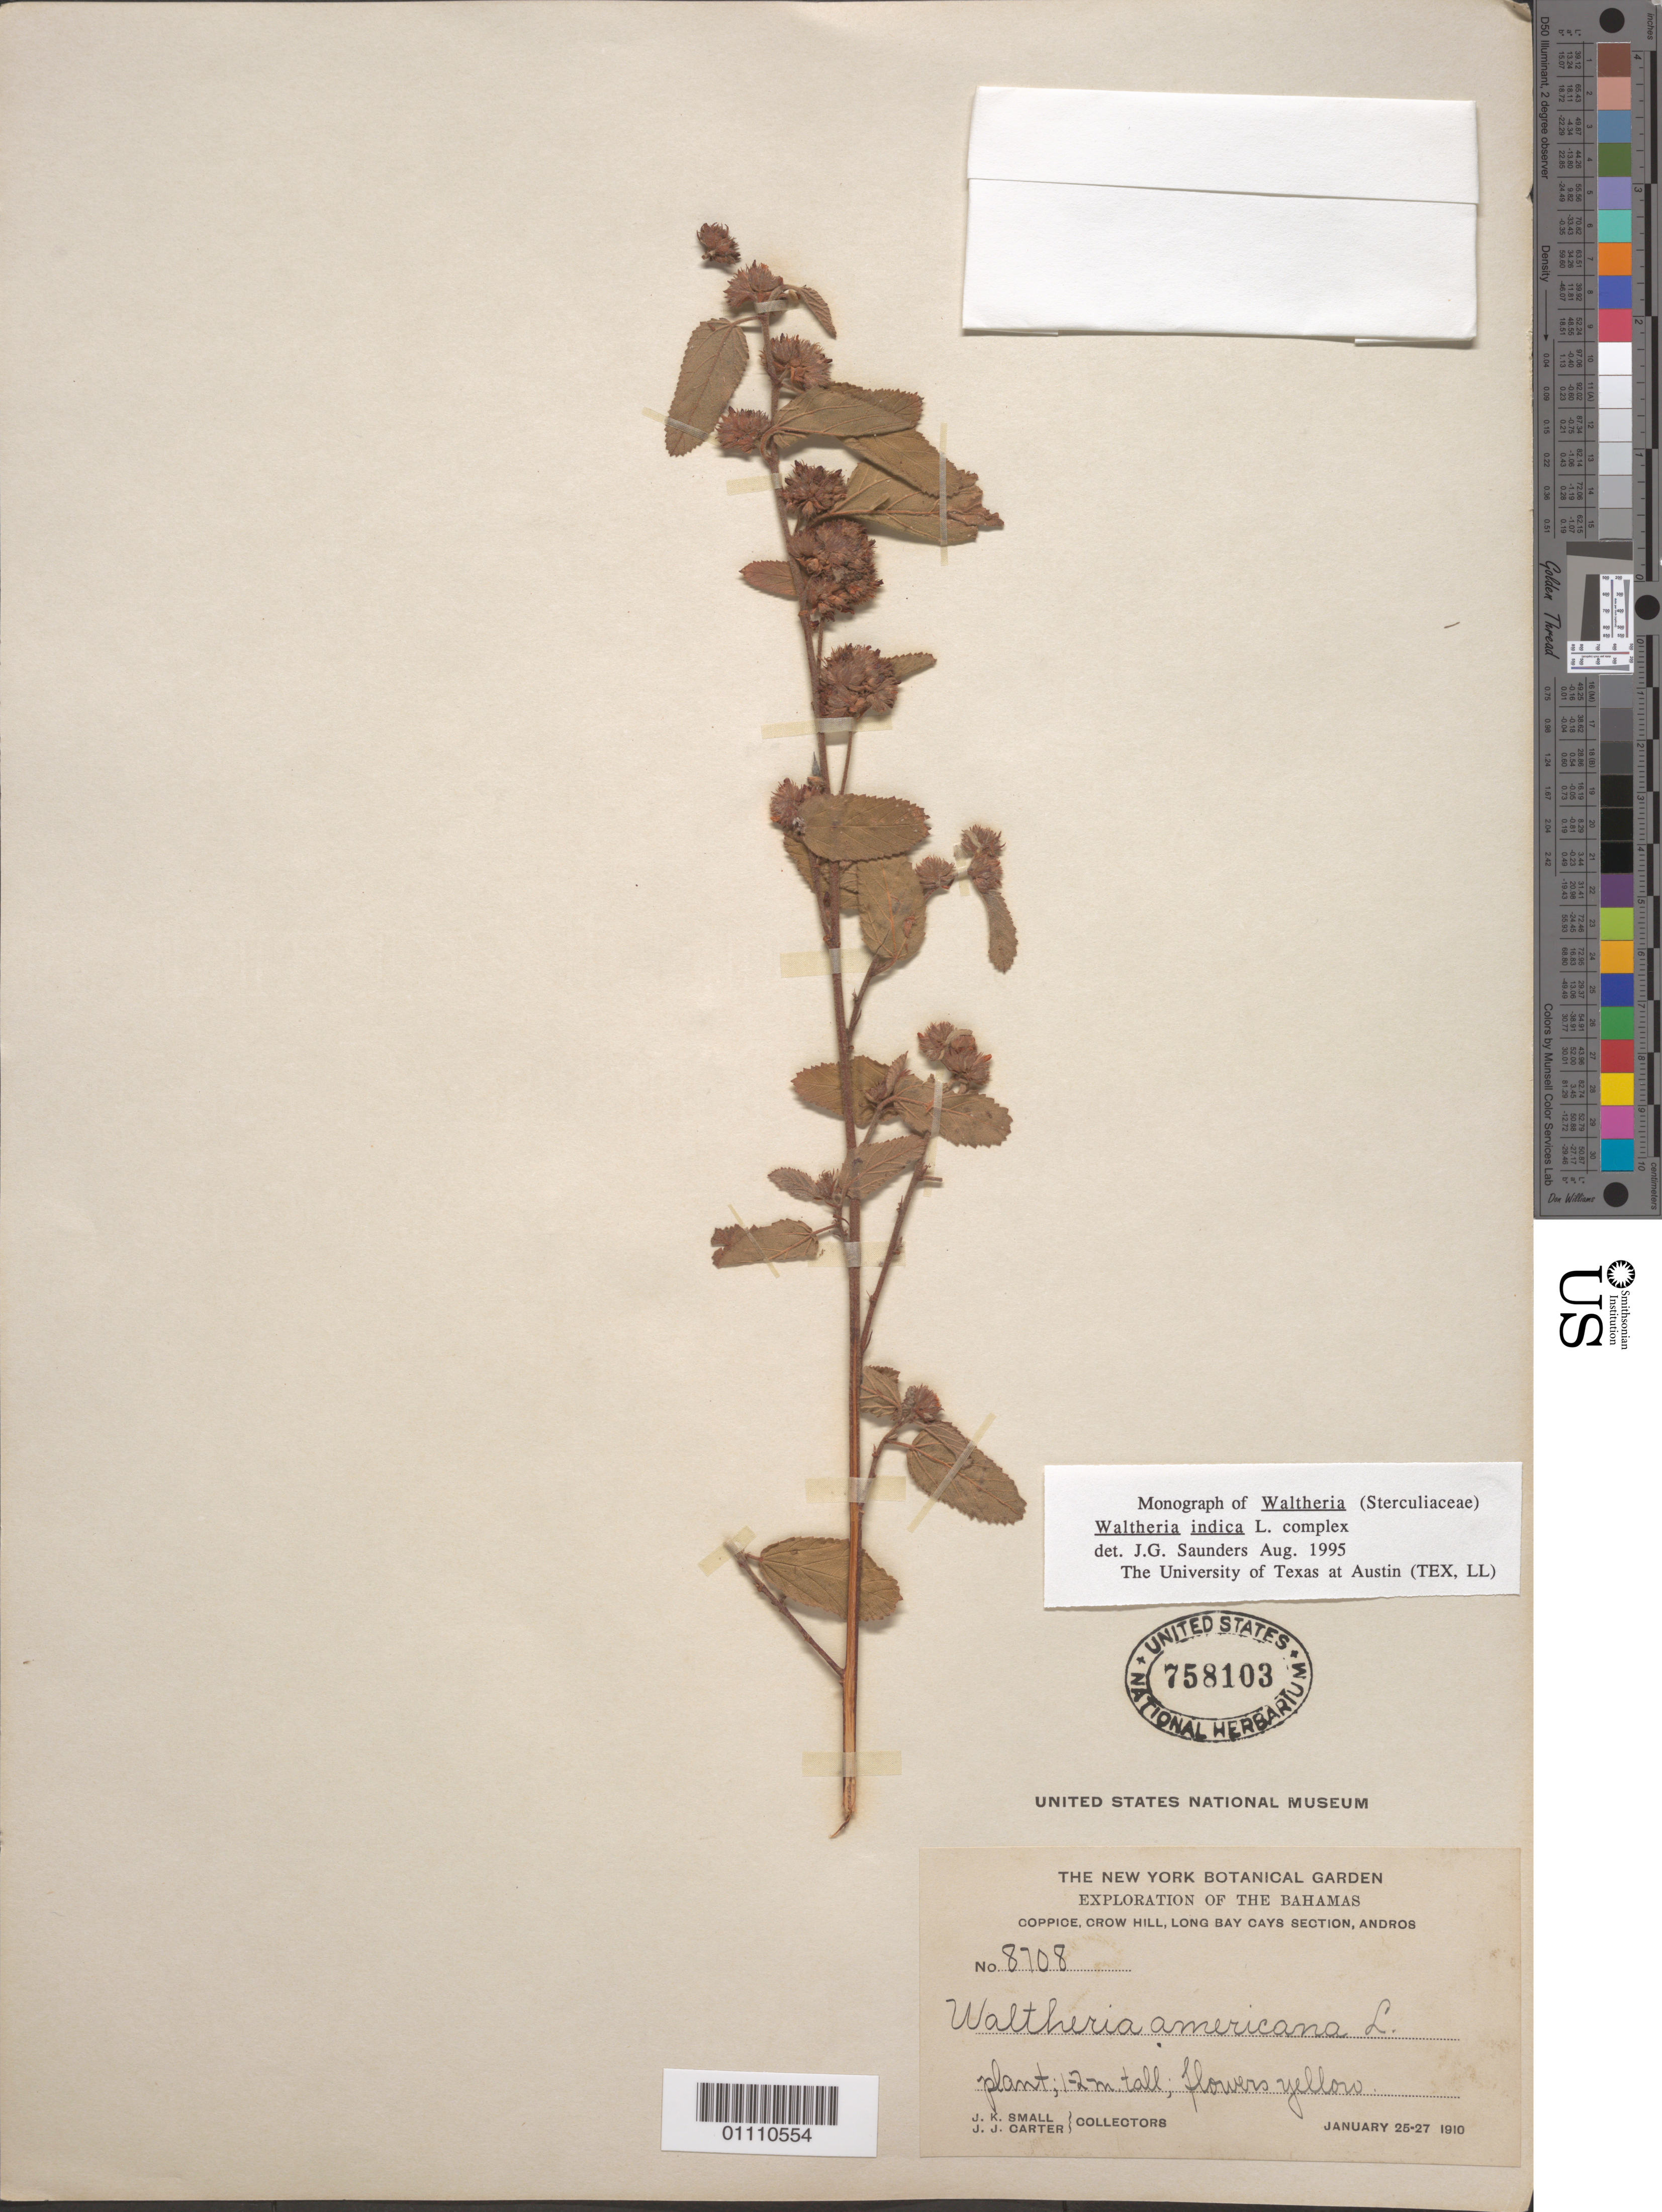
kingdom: Plantae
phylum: Tracheophyta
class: Magnoliopsida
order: Malvales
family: Malvaceae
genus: Waltheria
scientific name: Waltheria indica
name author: L.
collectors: J. K. Small & J. J. Carter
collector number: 8708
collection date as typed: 25 Jan 1910 to 27 Jan 1910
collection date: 1910-01-25/1910-01-27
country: Bahamas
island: Andros I.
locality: Coppice crow hill, long bay Cays section, Andros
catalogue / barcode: US 758103